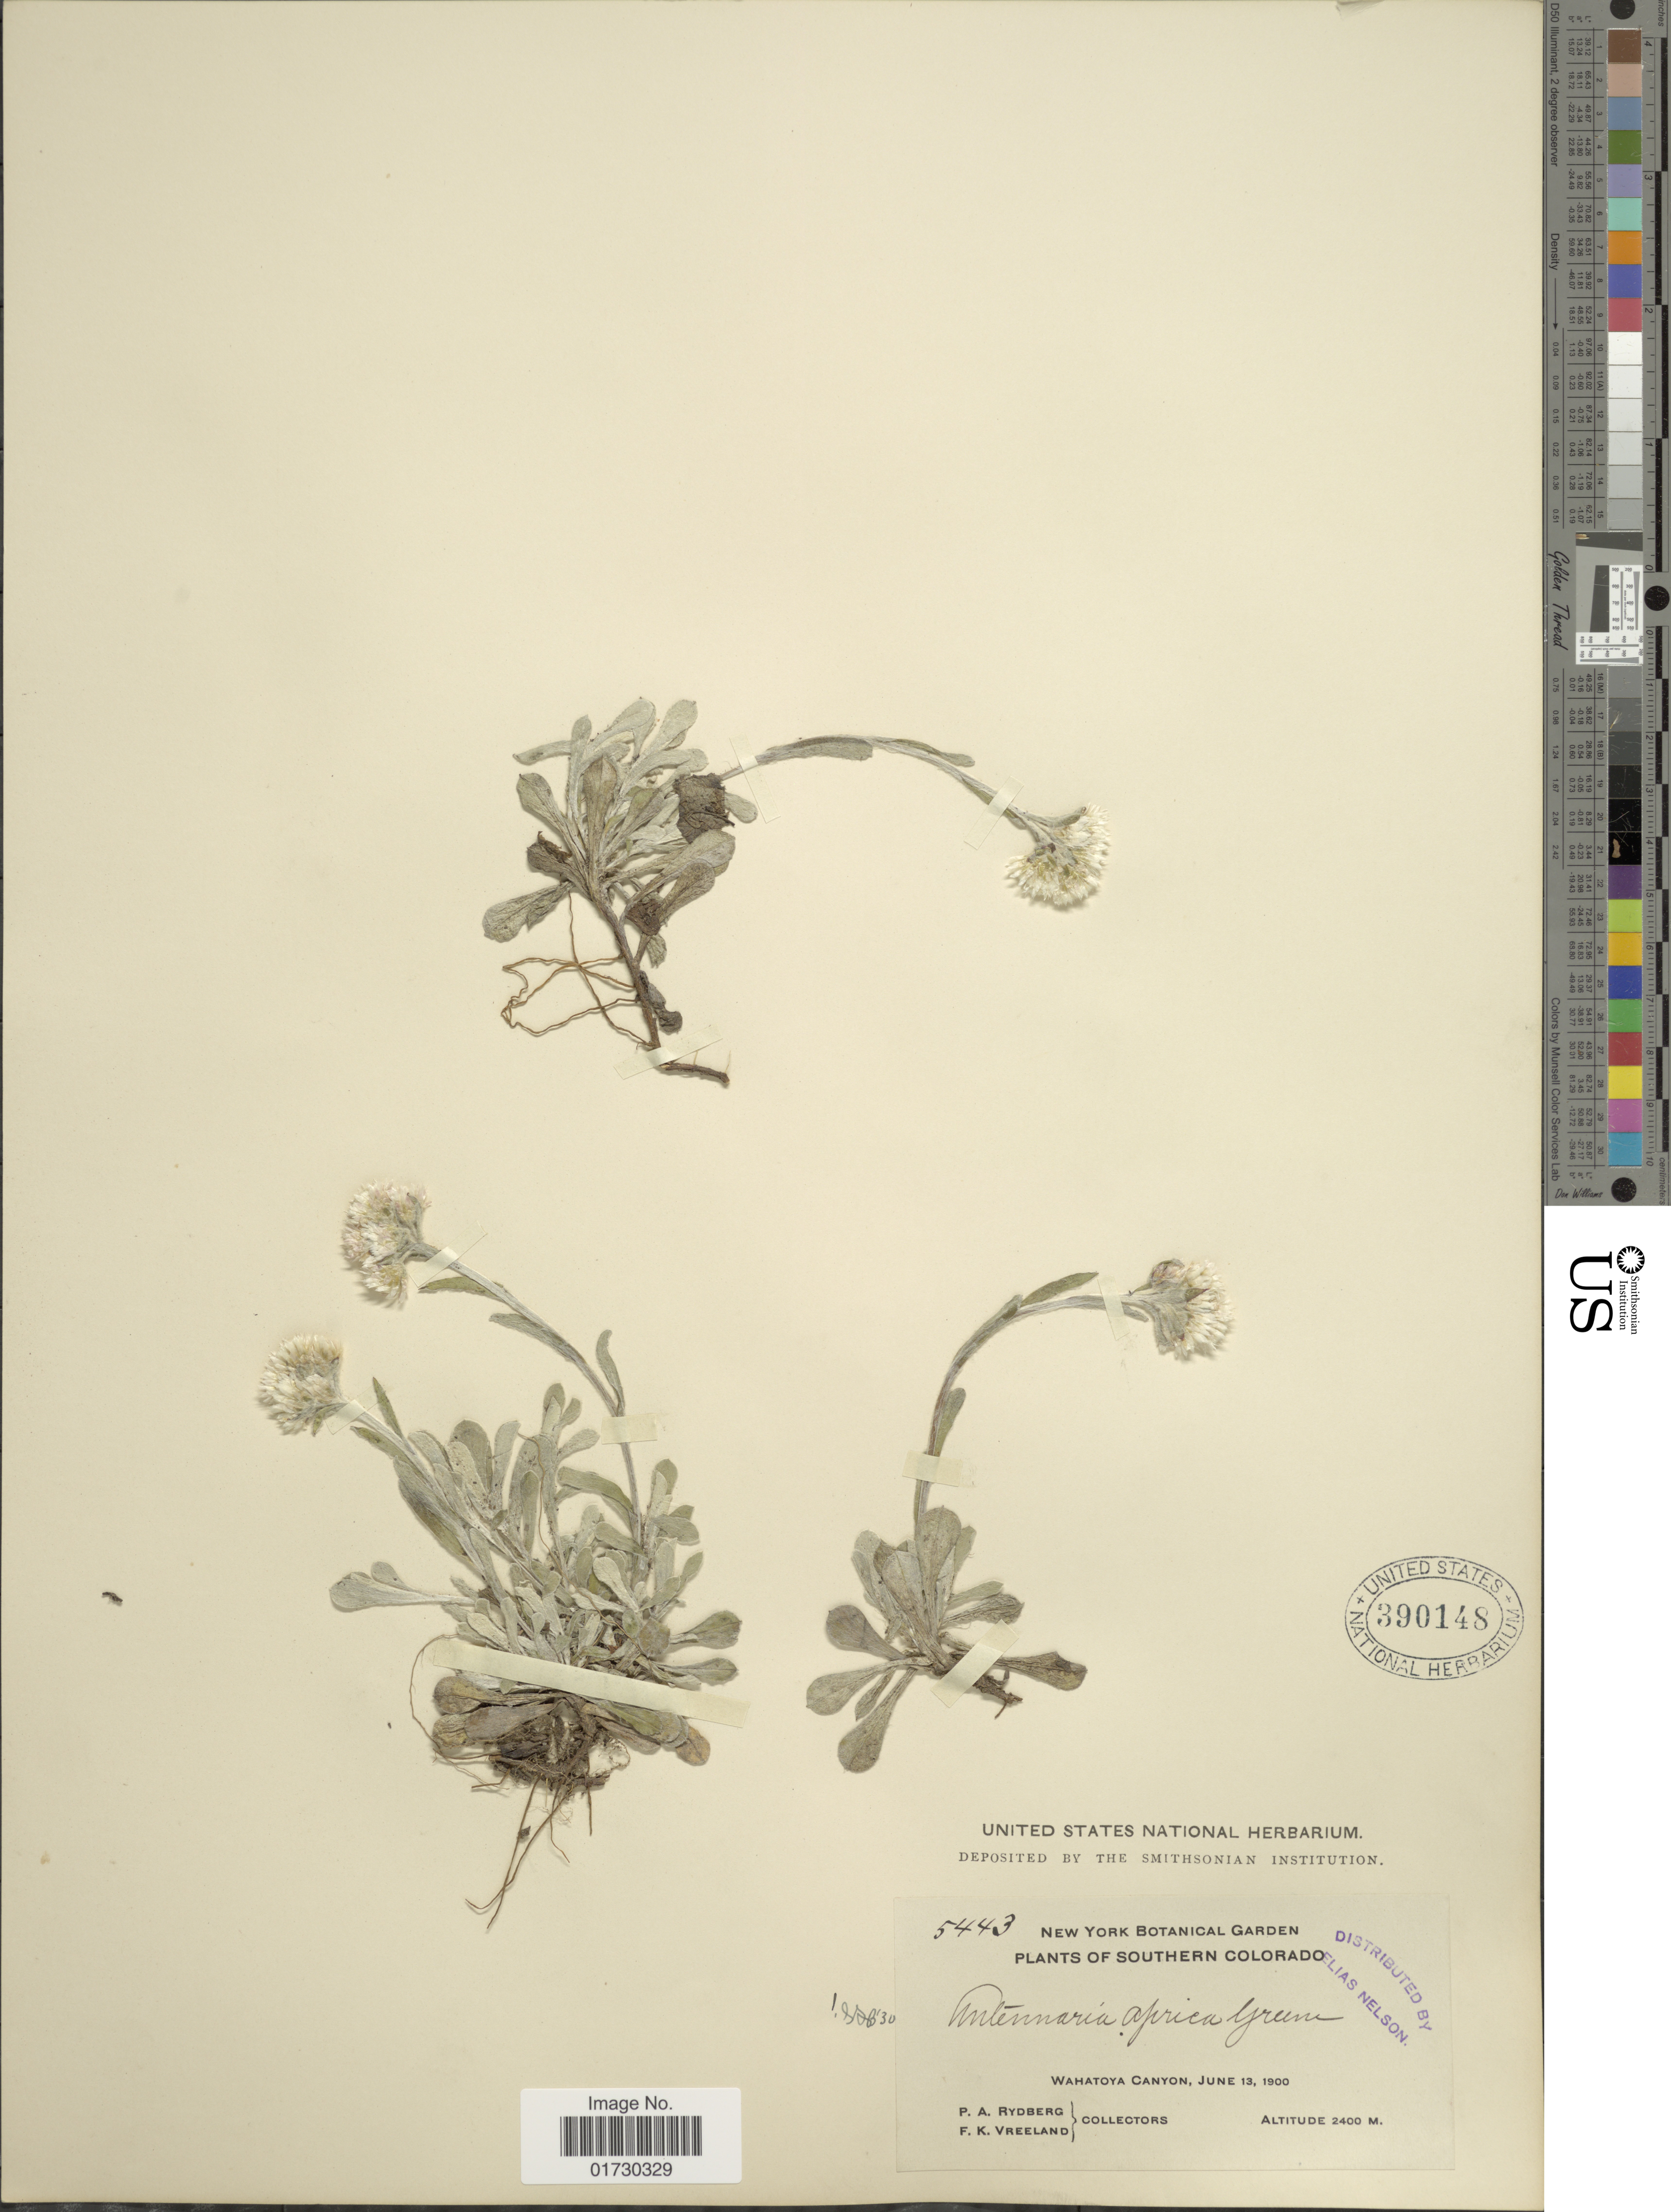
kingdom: Plantae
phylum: Tracheophyta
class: Magnoliopsida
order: Asterales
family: Asteraceae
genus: Antennaria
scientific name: Antennaria aprica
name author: Greene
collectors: P. A. Rydberg & F. Vreeland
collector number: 5443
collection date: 1900-06-13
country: United States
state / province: Colorado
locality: Southern Colorado, Wahatoya Canyon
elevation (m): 2400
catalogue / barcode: US 390148